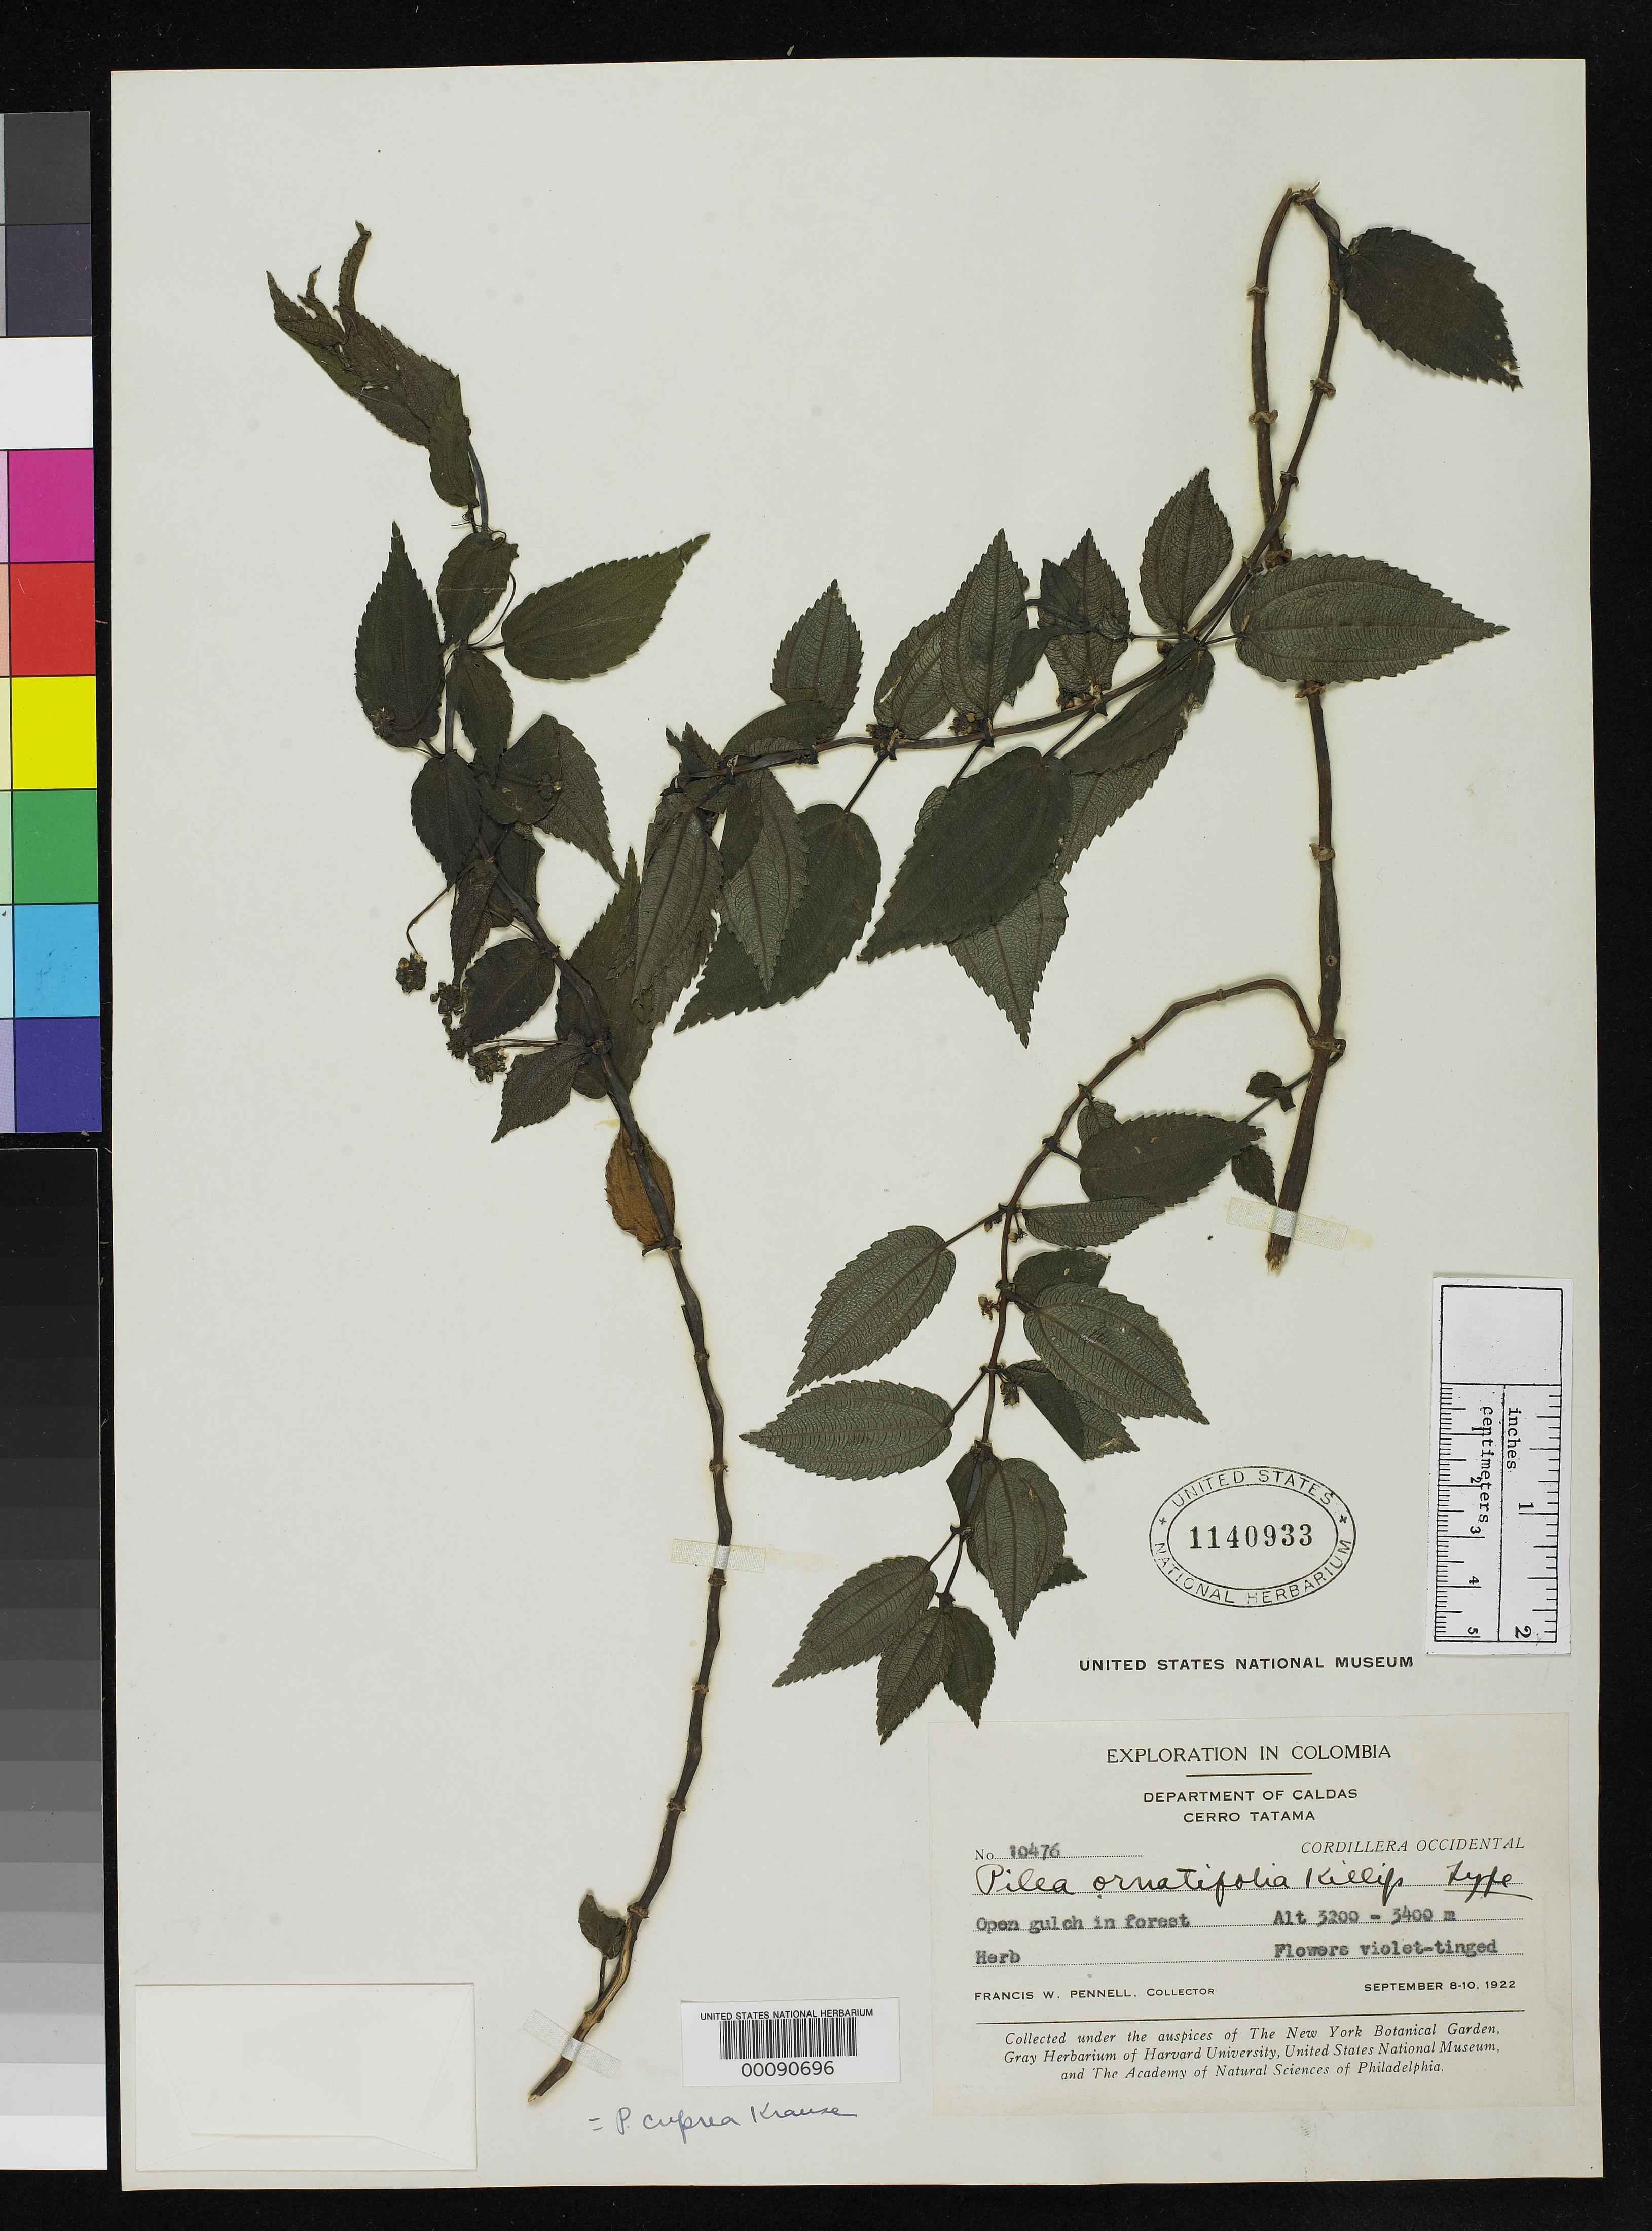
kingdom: Plantae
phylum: Tracheophyta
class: Magnoliopsida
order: Rosales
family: Urticaceae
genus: Pilea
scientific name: Pilea ornatifolia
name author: Killip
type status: Holotype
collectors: F. W. Pennell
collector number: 10476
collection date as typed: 08 Sep 1922 to 10 Sep 1922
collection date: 1922-09-08/1922-09-10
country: Colombia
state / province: Caldas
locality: Cerro Tatama.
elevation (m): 3200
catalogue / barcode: US 1140933